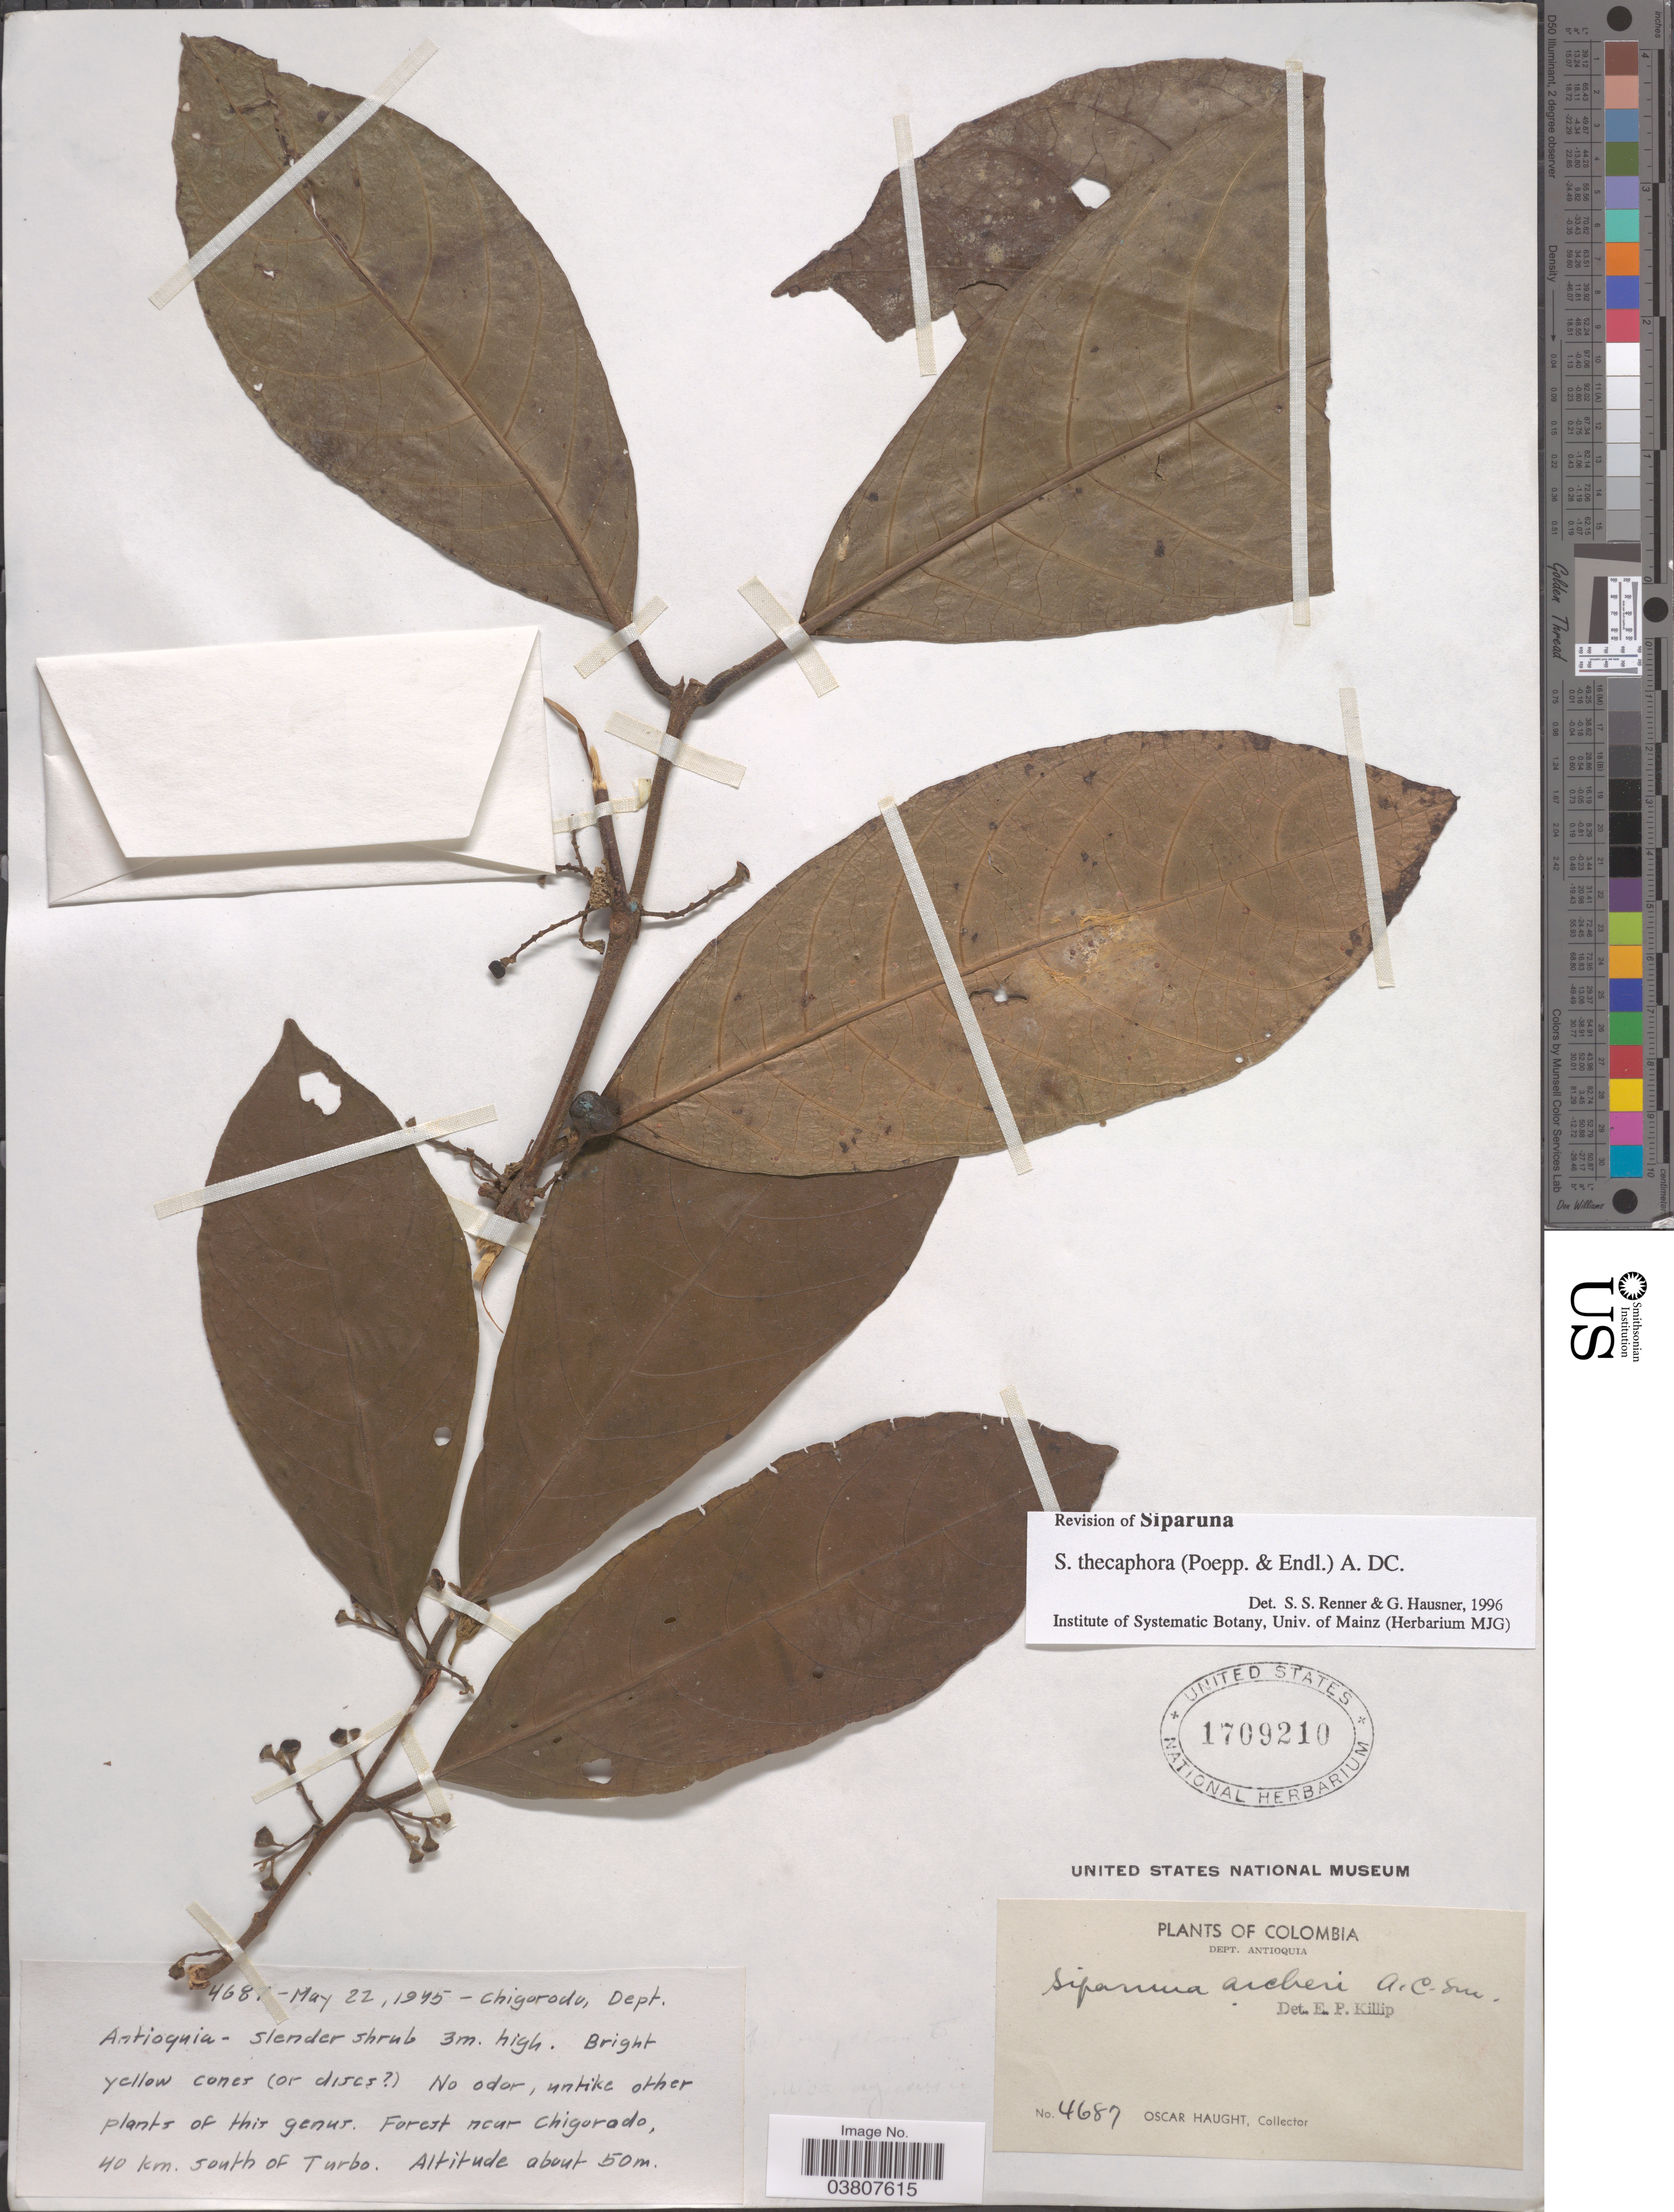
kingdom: Plantae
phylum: Tracheophyta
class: Magnoliopsida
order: Laurales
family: Siparunaceae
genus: Siparuna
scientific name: Siparuna thecaphora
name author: (Poepp. & Endl.) A. DC.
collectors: O. L. Haught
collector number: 4687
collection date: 1945-05-22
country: Colombia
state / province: Antioquia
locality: Chigorodu, Dept. Antioquia. Near Chigorodo, 40 km. south of Turbo.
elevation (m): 50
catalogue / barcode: US 1709210